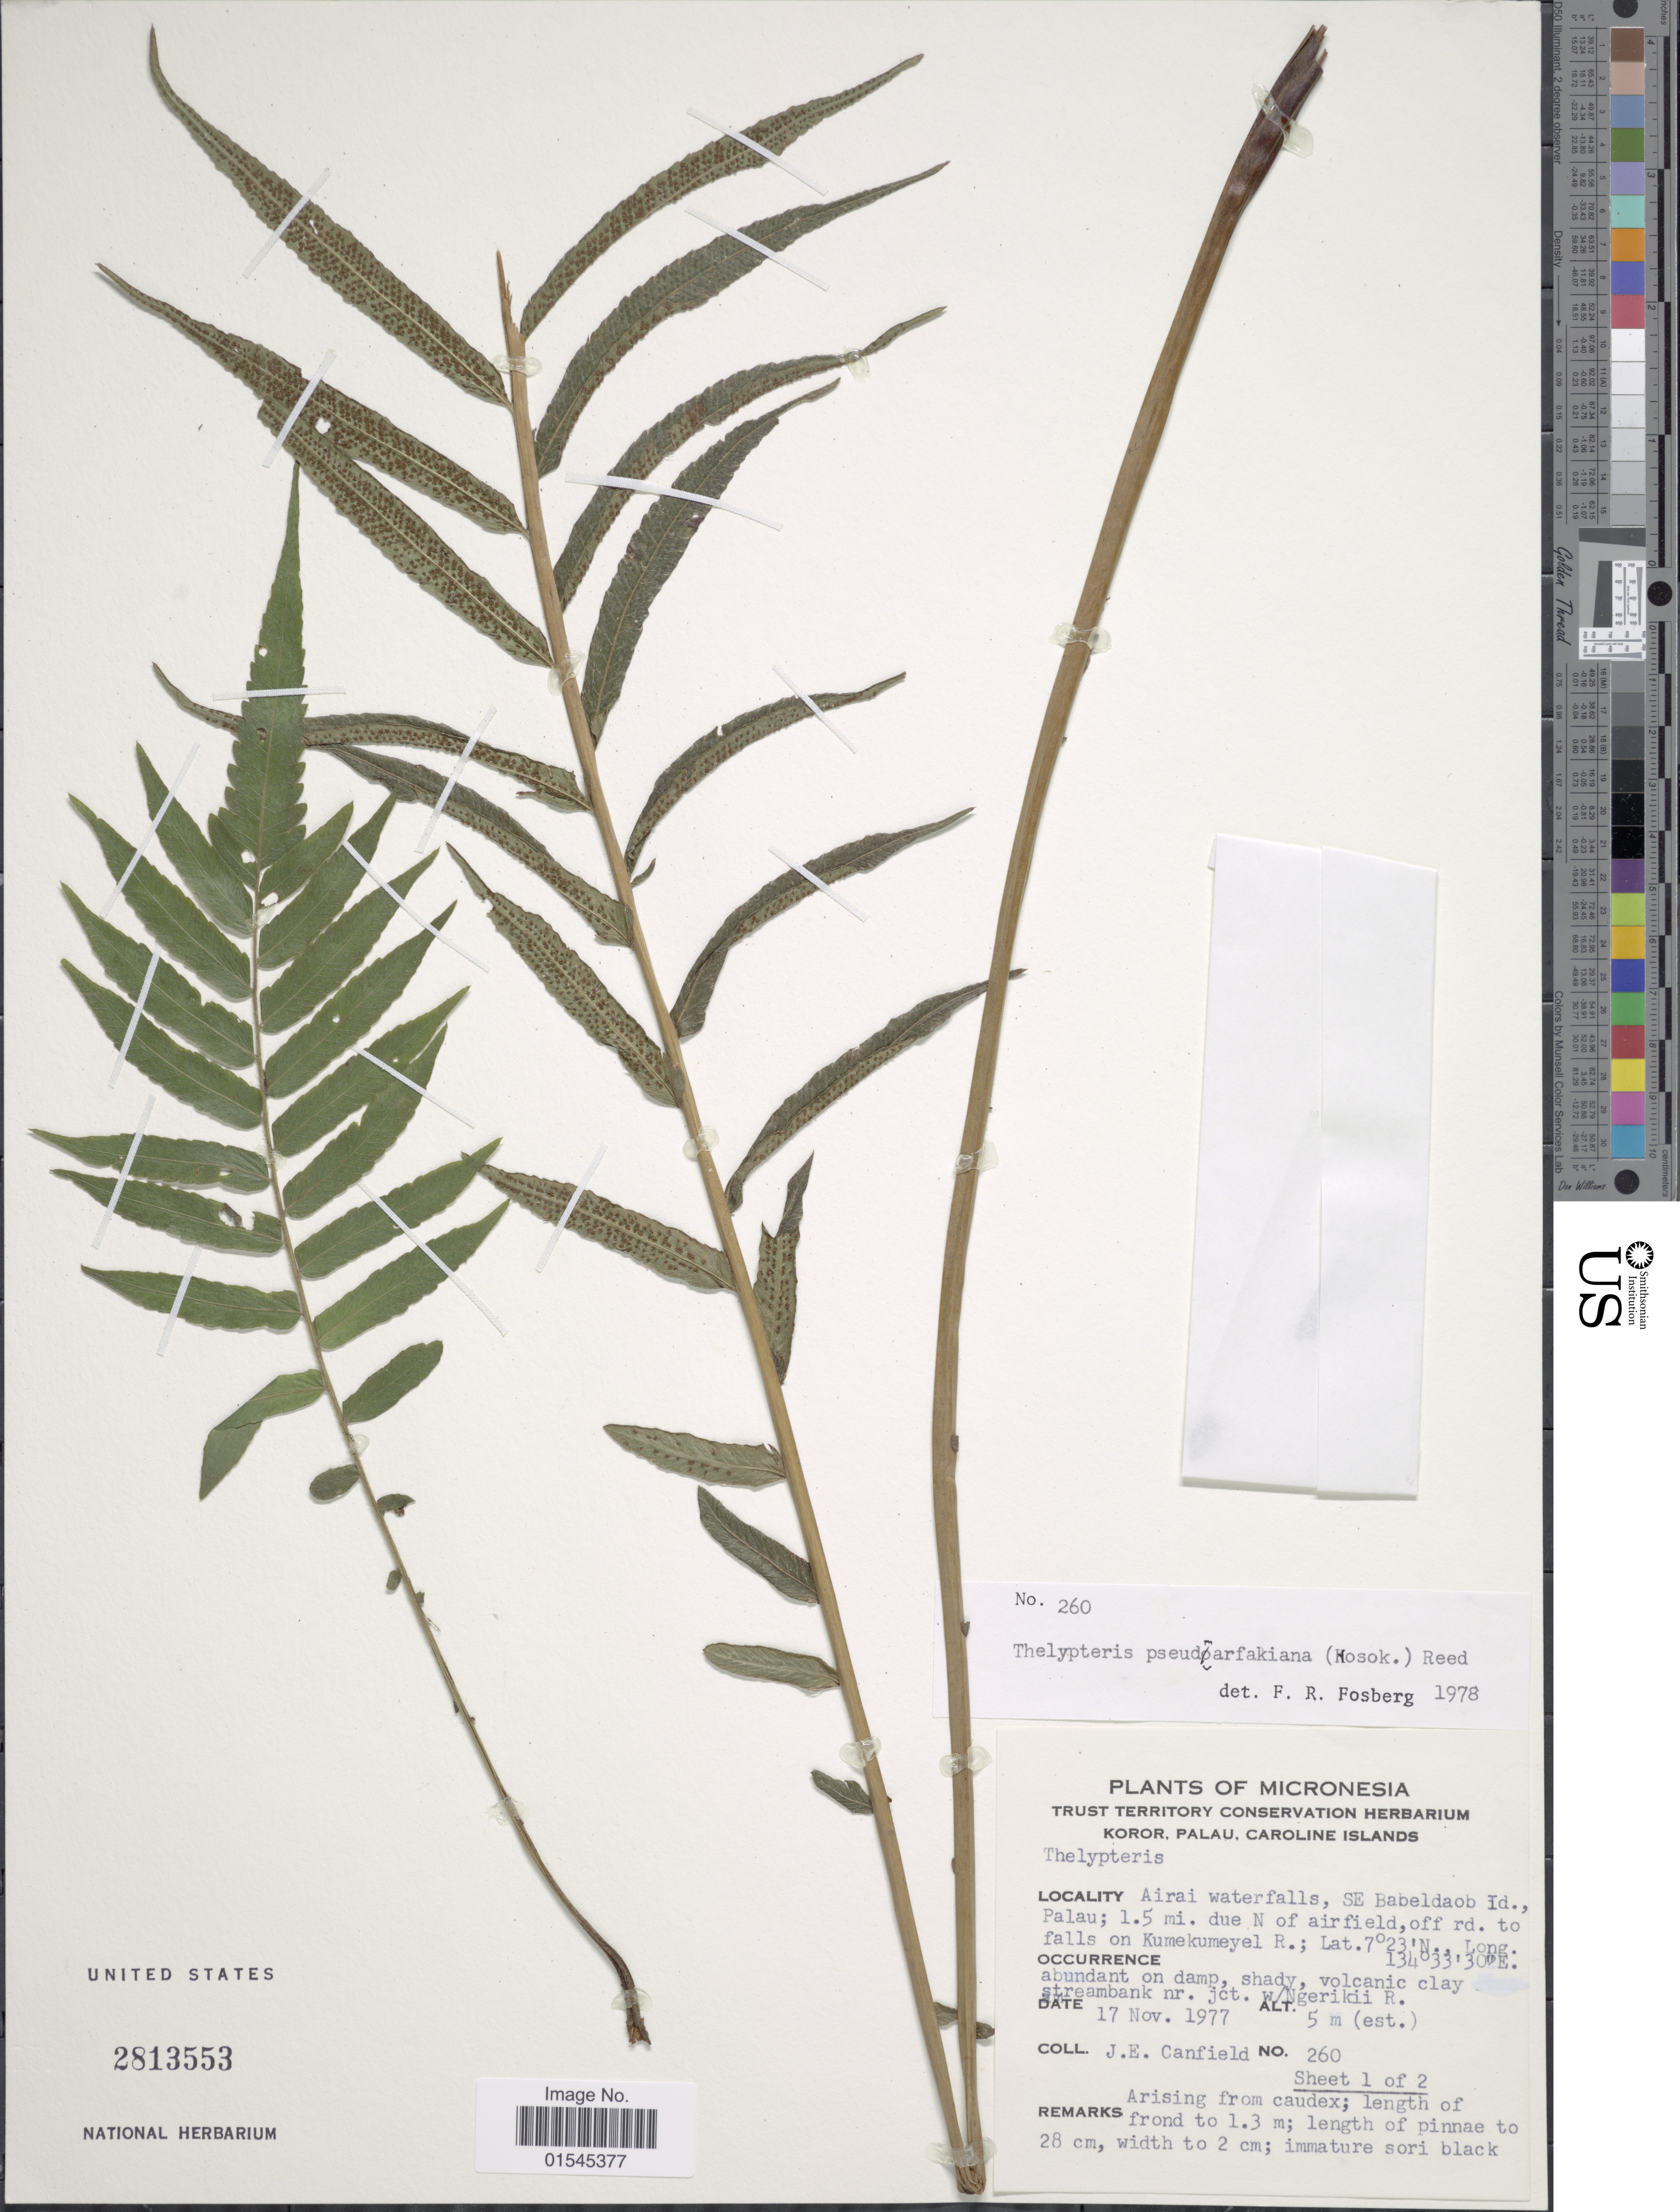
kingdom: Plantae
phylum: Tracheophyta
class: Polypodiopsida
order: Polypodiales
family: Thelypteridaceae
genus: Sphaerostephanos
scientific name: Sphaerostephanos perglanduliferus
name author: (Alderw.) Holttum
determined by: Wagner, W. L., (BOT), Smithsonian Institution - National Museum of Natural History (UNITED STATES)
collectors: J. E. Canfield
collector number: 260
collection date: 1977-11-17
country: Palau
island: Babeldaob [Babelthuap]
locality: Micronesia. Airai waterfalls, SE Babeldaob Id.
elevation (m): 5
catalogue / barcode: US 2813553